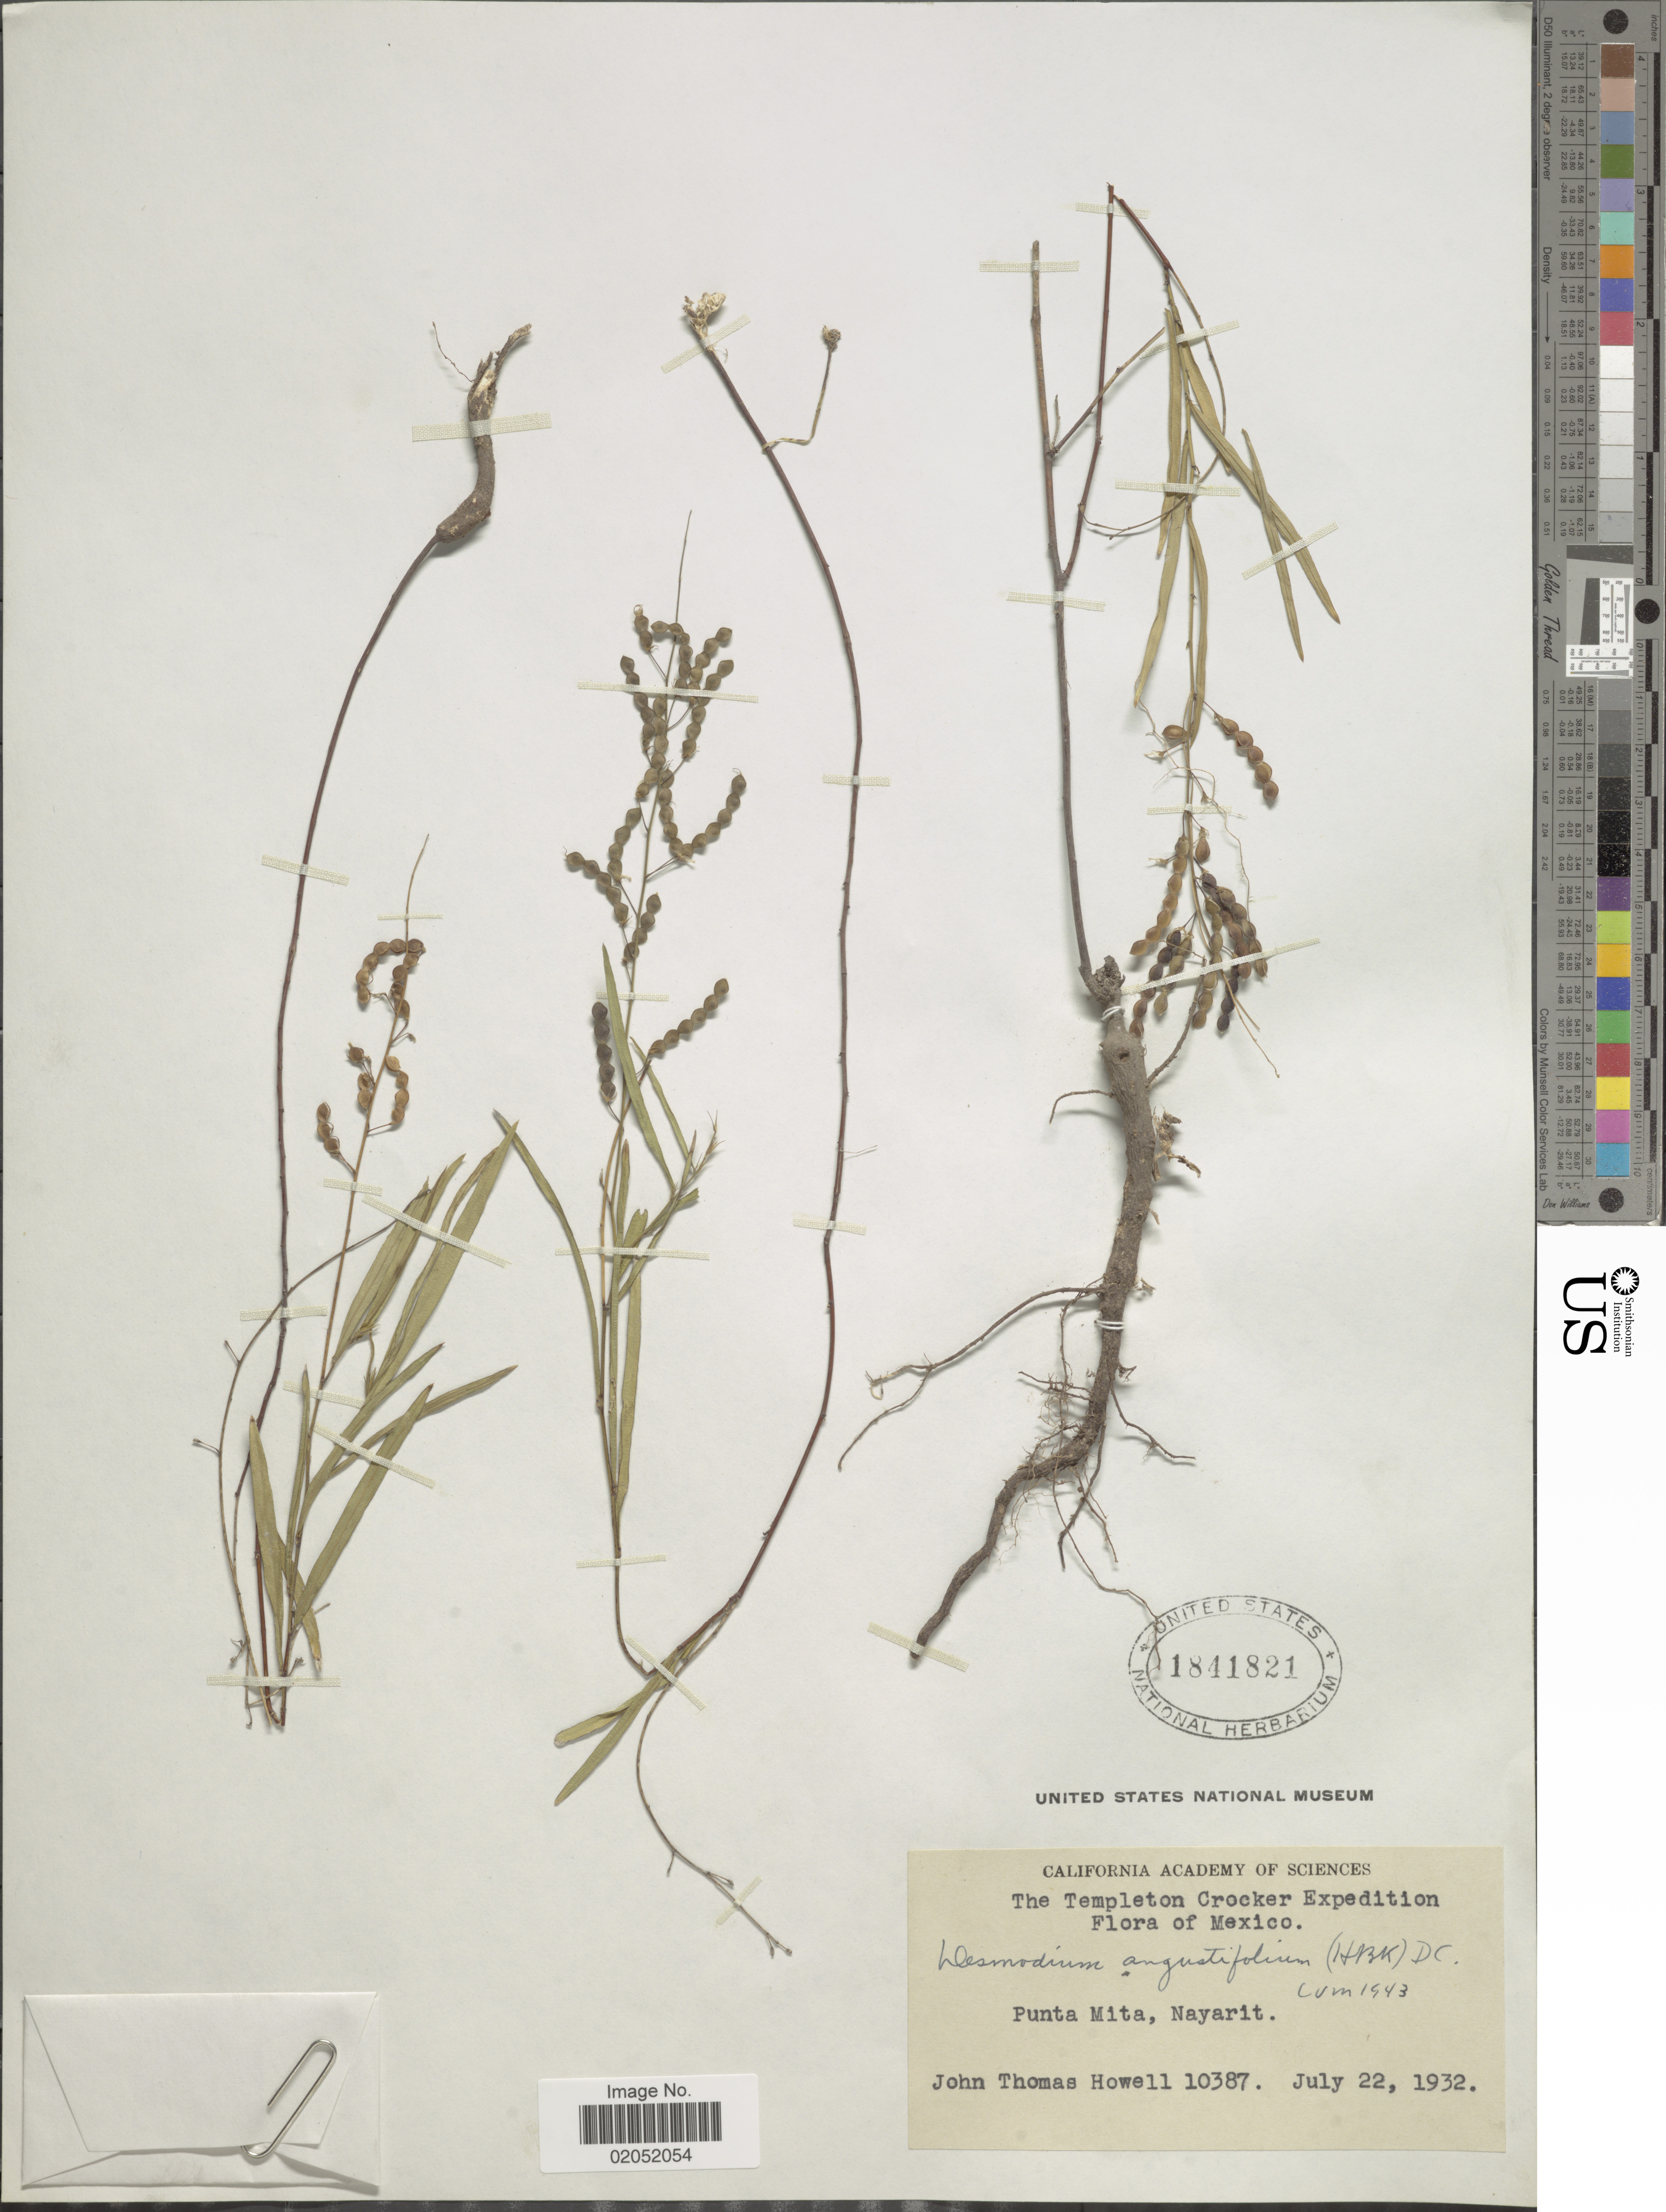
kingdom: Plantae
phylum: Tracheophyta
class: Magnoliopsida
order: Fabales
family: Fabaceae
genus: Desmodium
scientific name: Desmodium angustifolium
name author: (Kunth) DC.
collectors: J. T. Howell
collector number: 10387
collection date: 1932-07-22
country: Mexico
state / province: Nayarit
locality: Punta Mita, The Templeton Crocker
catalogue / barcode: US 1841821